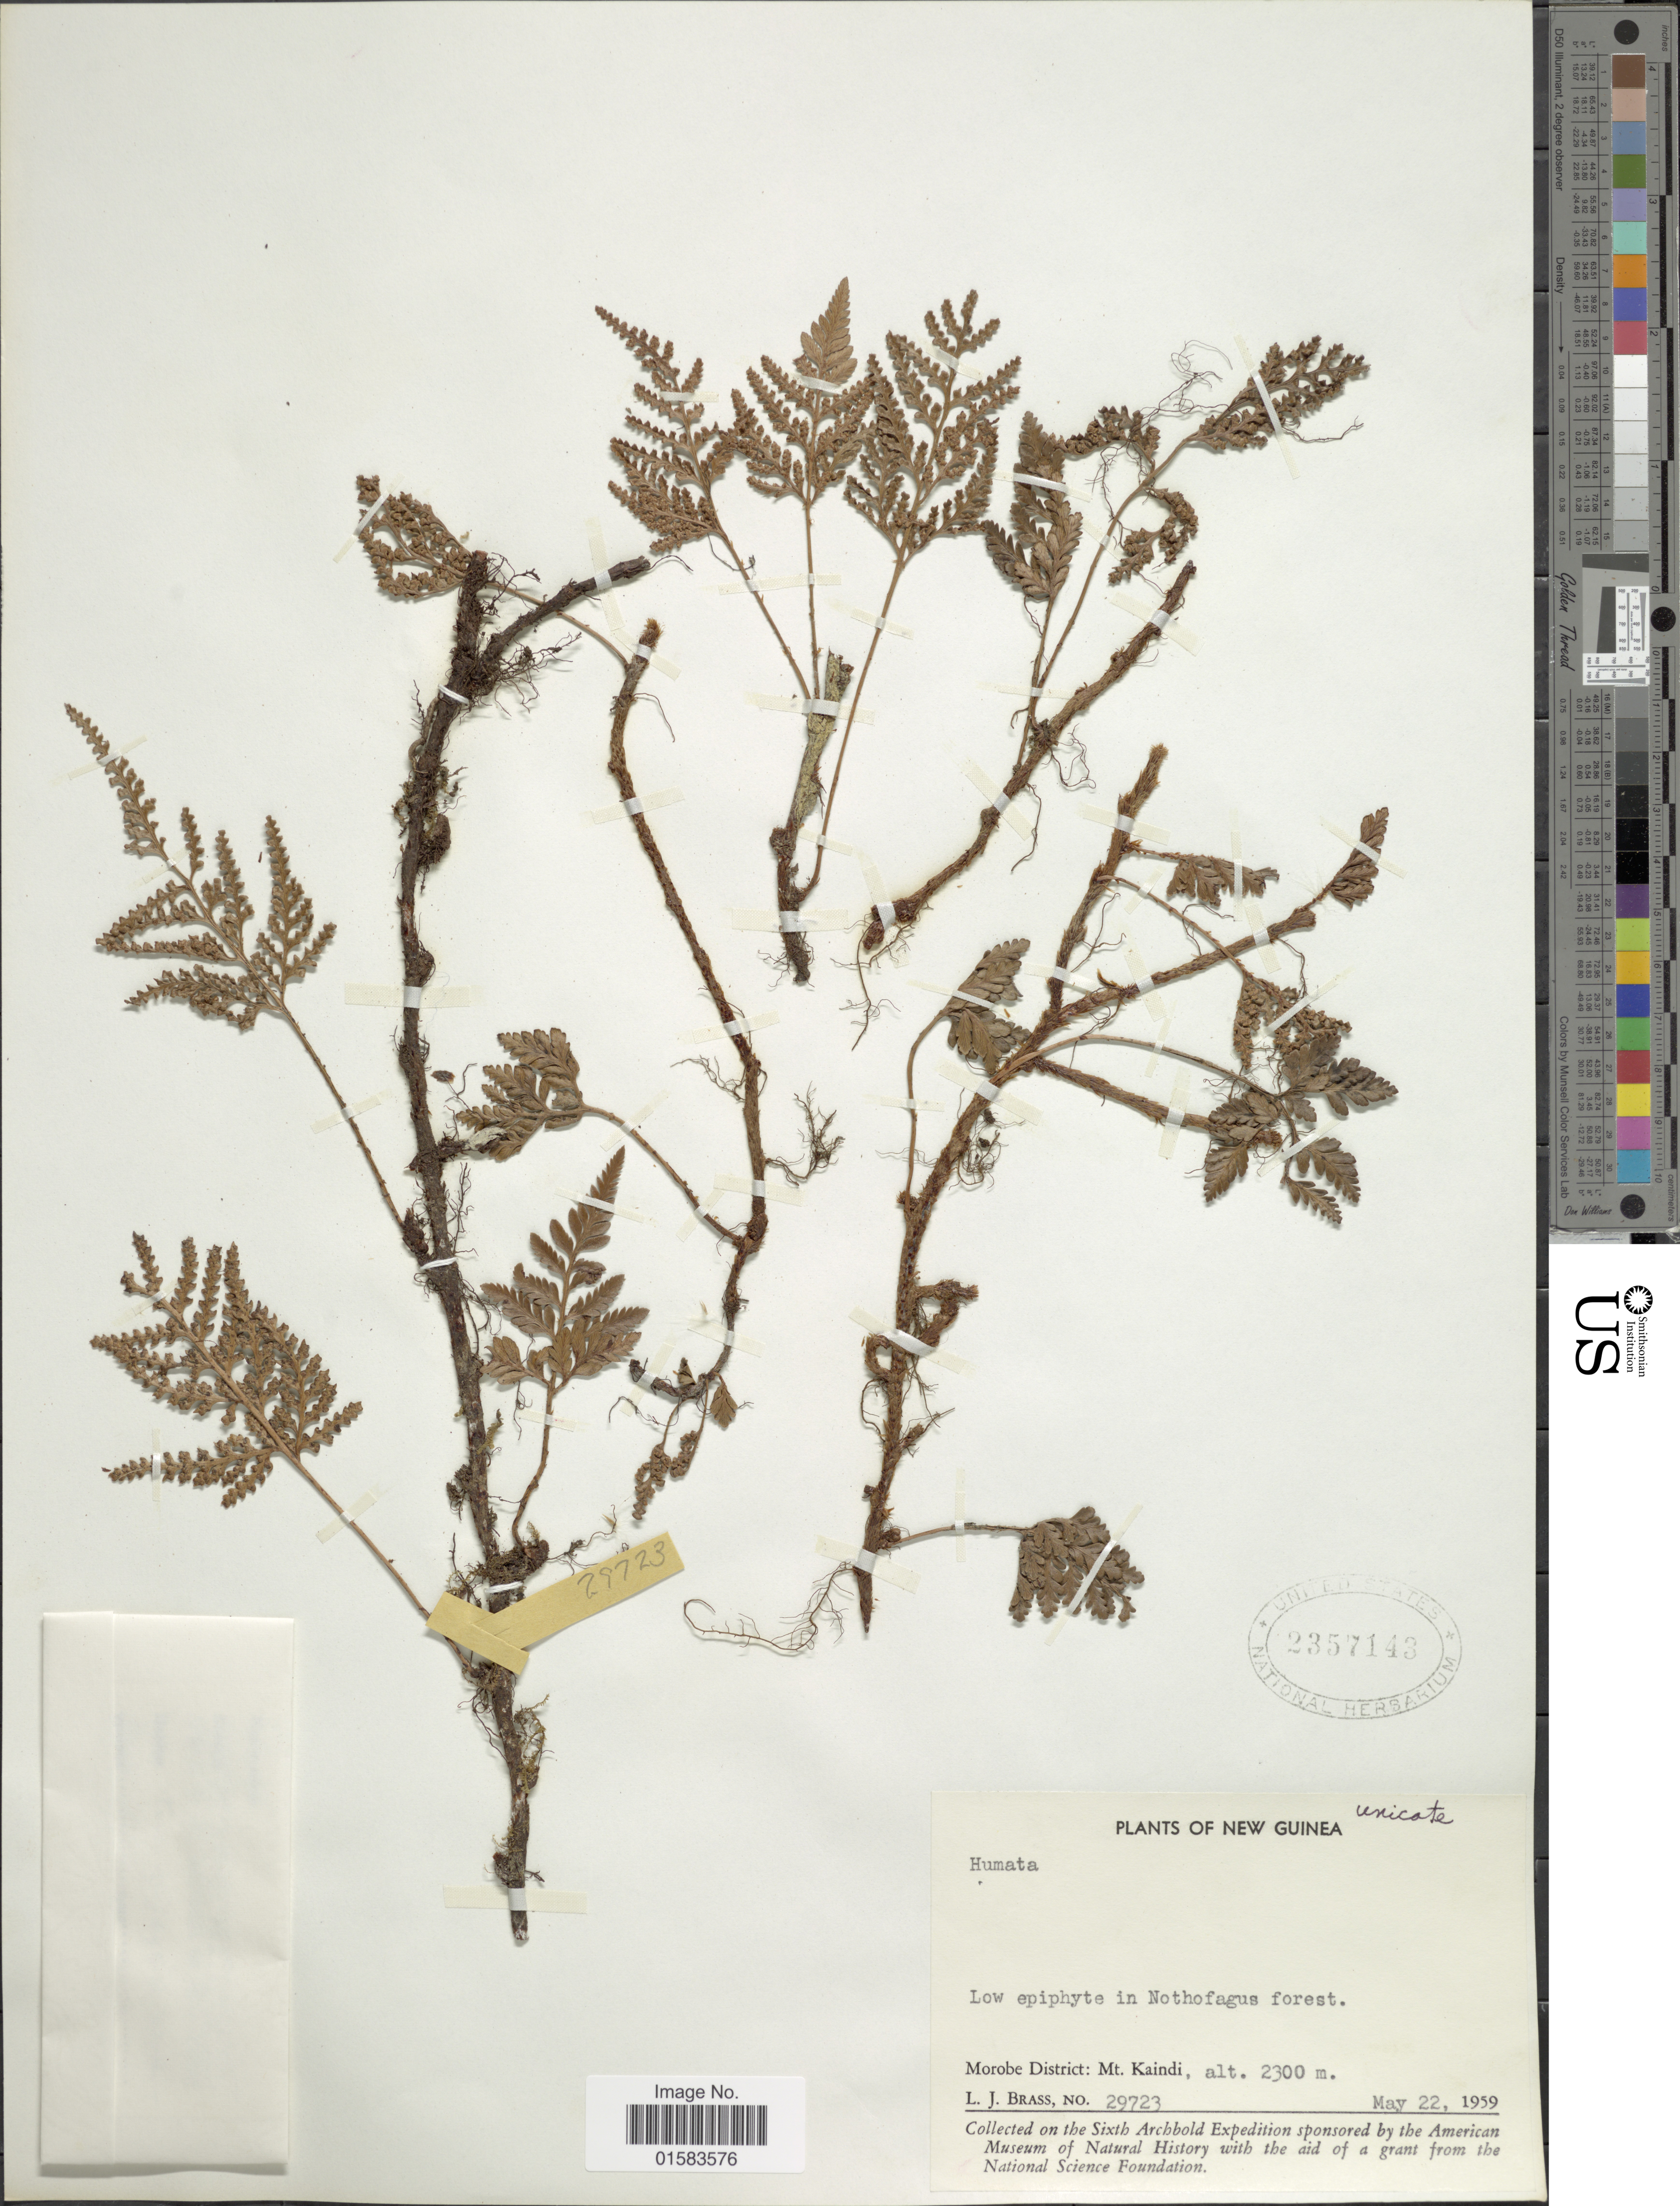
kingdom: Plantae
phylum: Tracheophyta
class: Polypodiopsida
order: Polypodiales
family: Davalliaceae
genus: Davallia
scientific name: Davallia sp.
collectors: L. J. Brass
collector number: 29723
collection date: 1959-05-22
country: Papua New Guinea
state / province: Morobe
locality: Mt. Kaindi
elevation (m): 2300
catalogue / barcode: US 2357143